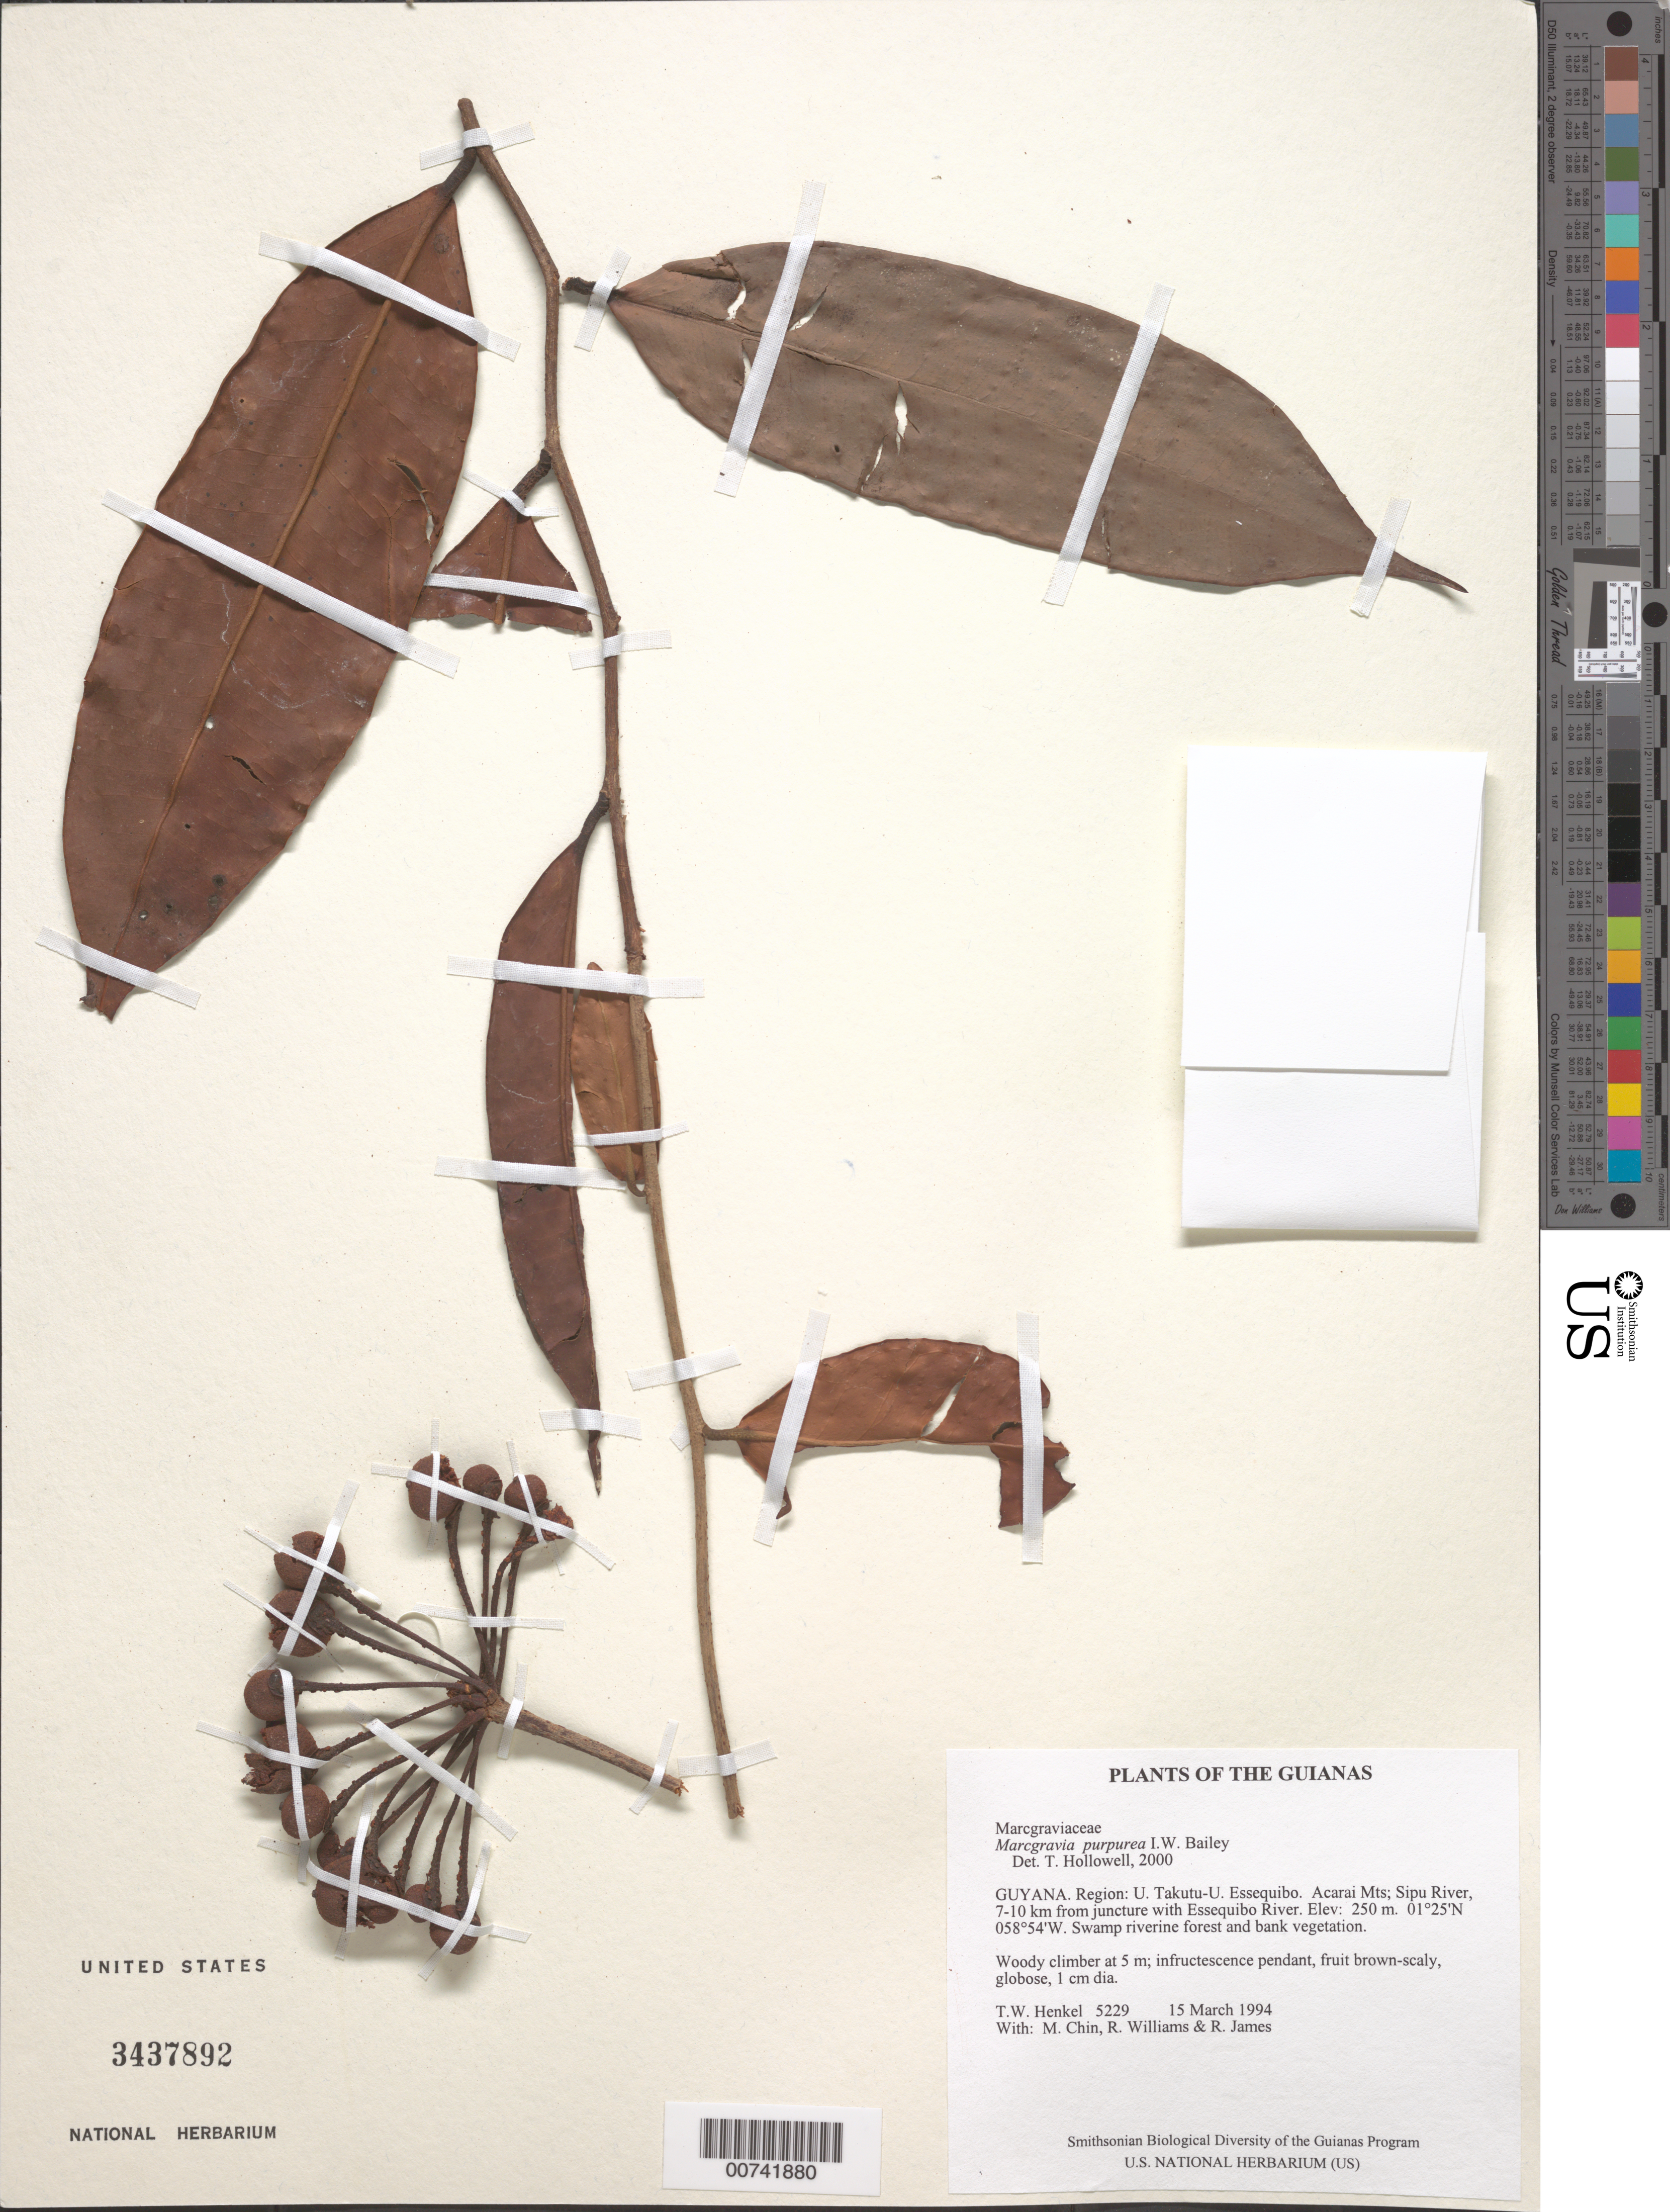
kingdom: Plantae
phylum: Tracheophyta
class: Magnoliopsida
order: Ericales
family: Marcgraviaceae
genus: Marcgravia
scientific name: Marcgravia purpurea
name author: I.W. Bailey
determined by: Hollowell, T. H., (BOT), Smithsonian Institution - National Museum of Natural History (UNITED STATES)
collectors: T. Henkel, M. Chin, R. Williams & R. James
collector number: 5229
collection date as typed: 15 March 1994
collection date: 1994-03-15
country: Guyana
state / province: U. Takutu-U. Essequibo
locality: Acarai Mts; Sipu River, 7-10 km from juncture with Essequibo River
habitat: Swamp riverine forest and bank vegetation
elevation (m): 250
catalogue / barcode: US 3437892